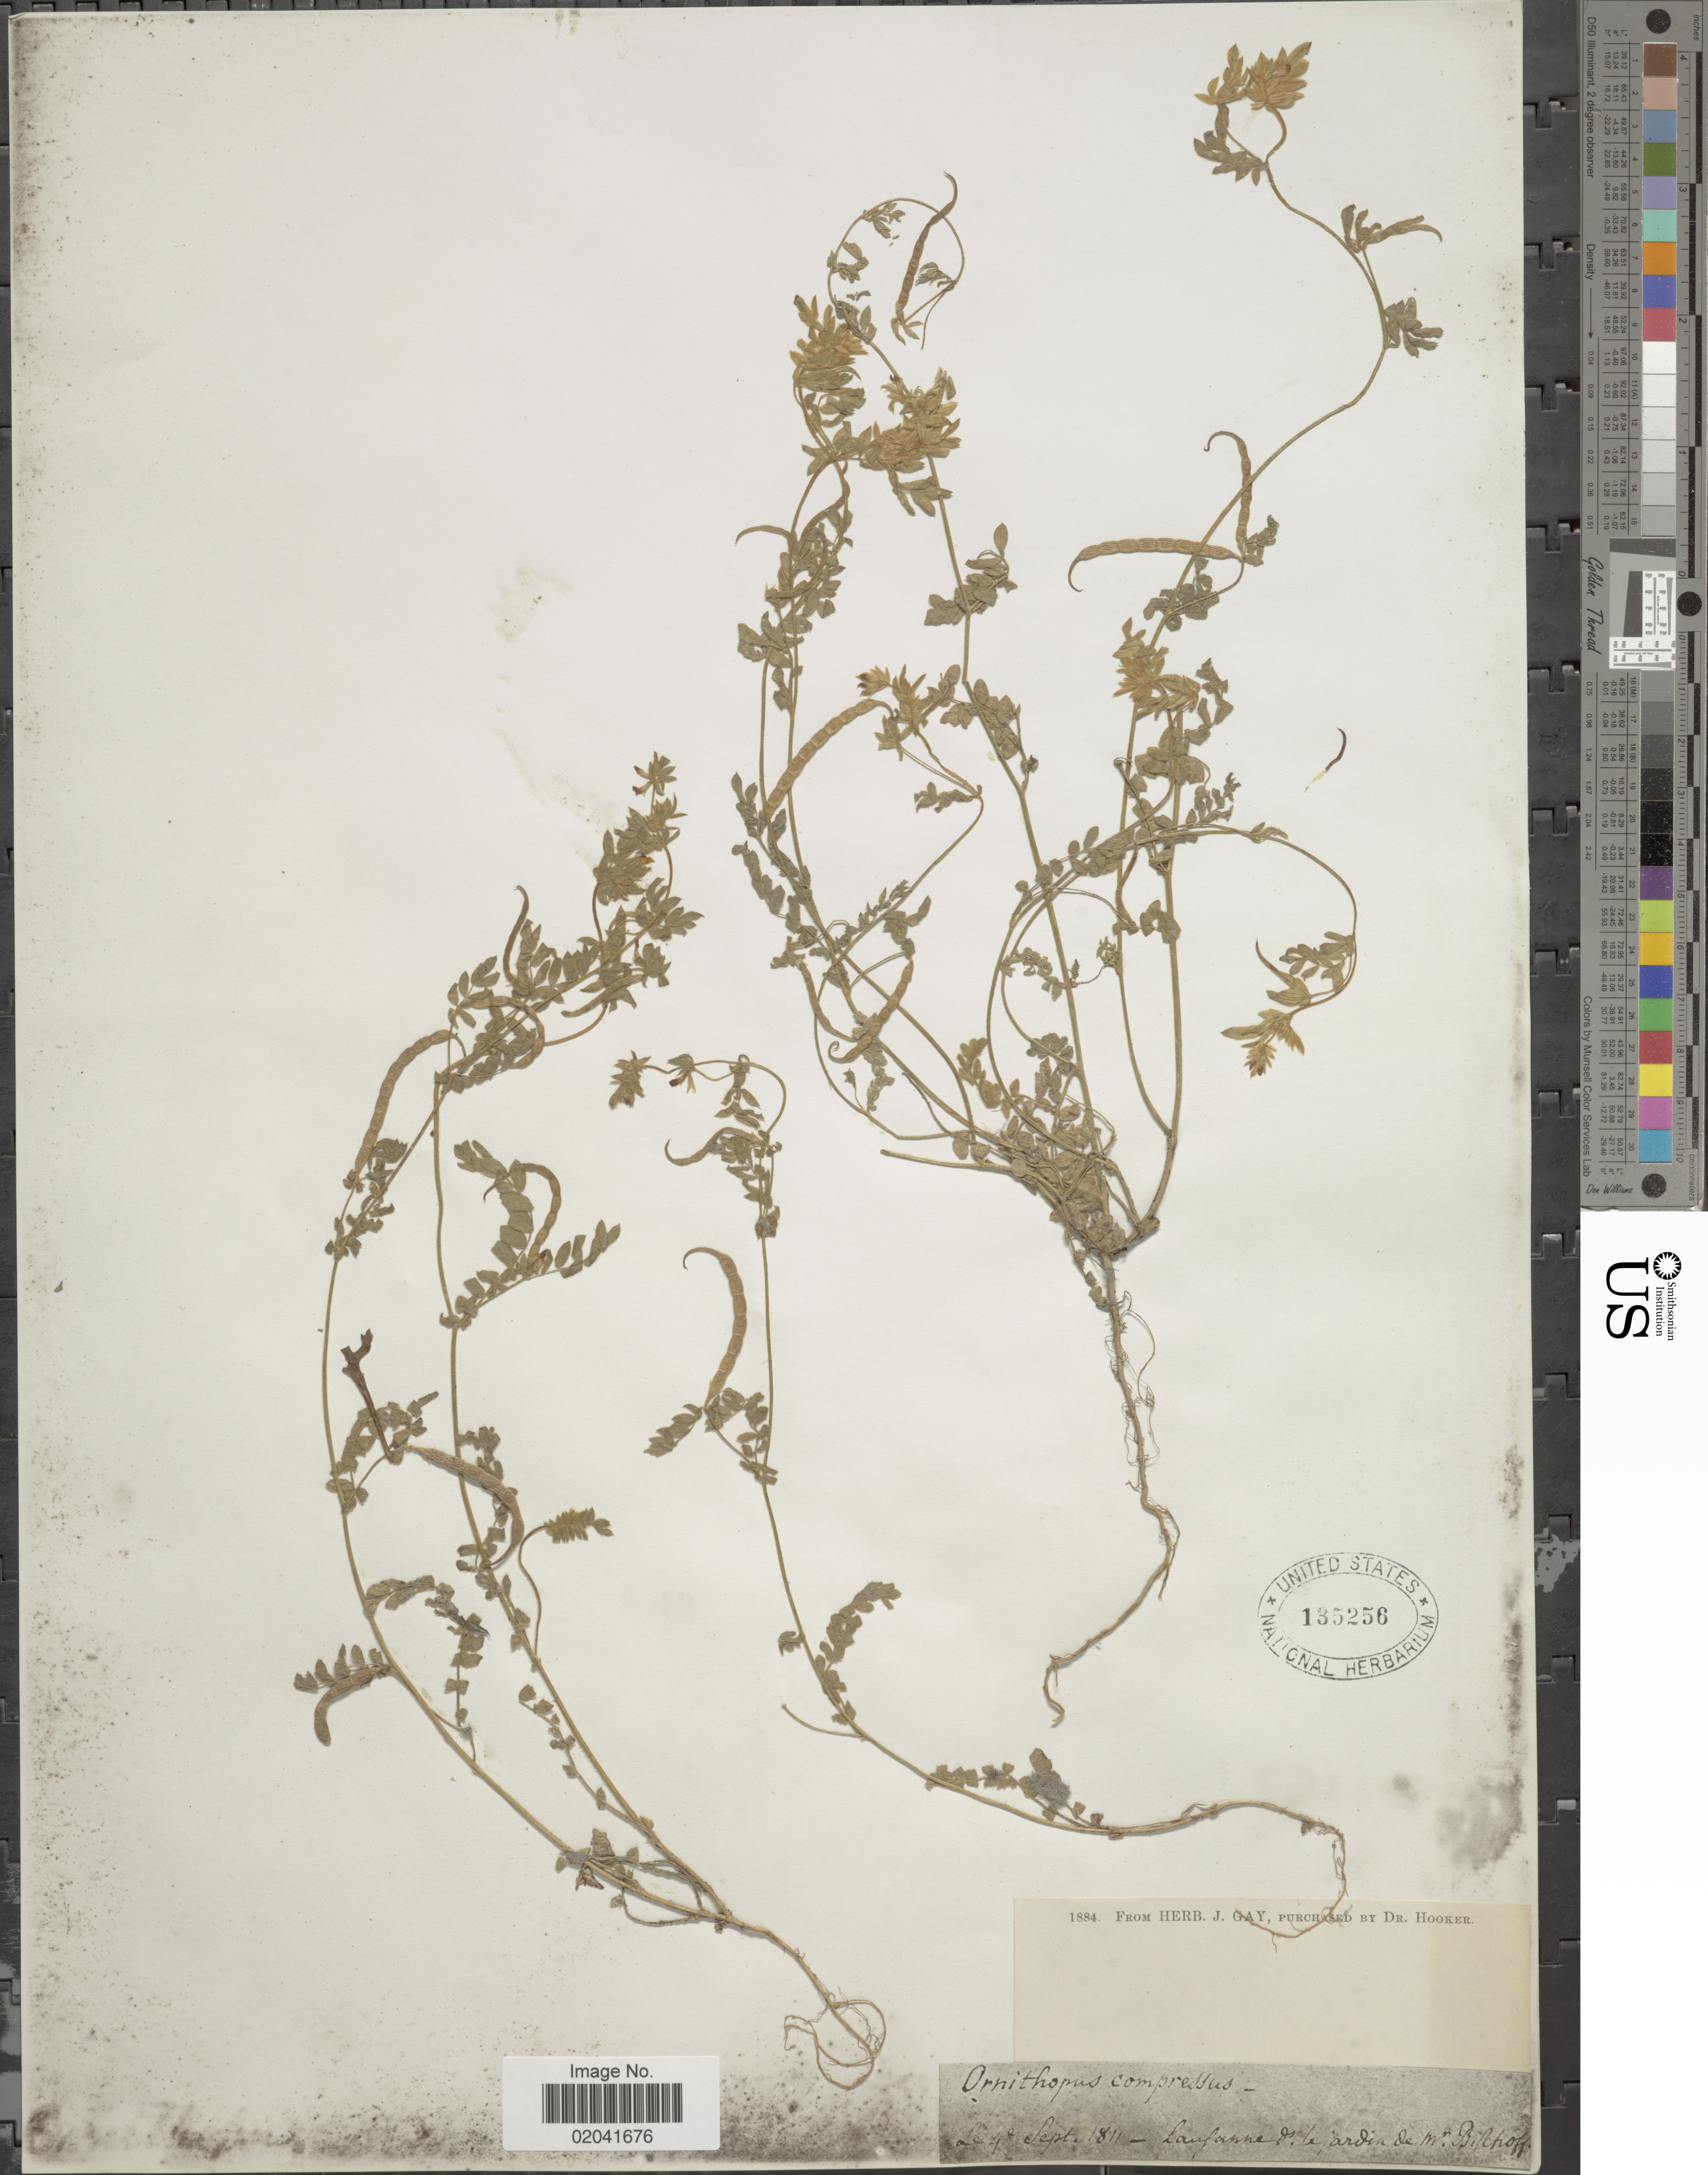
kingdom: Plantae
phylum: Tracheophyta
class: Magnoliopsida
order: Fabales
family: Fabaceae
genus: Ornithopus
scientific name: Ornithopus compressus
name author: L.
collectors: -. Bischoff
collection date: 1811-09-04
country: Switzerland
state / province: Vaud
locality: Lausanne d. le jardin.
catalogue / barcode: US 135256